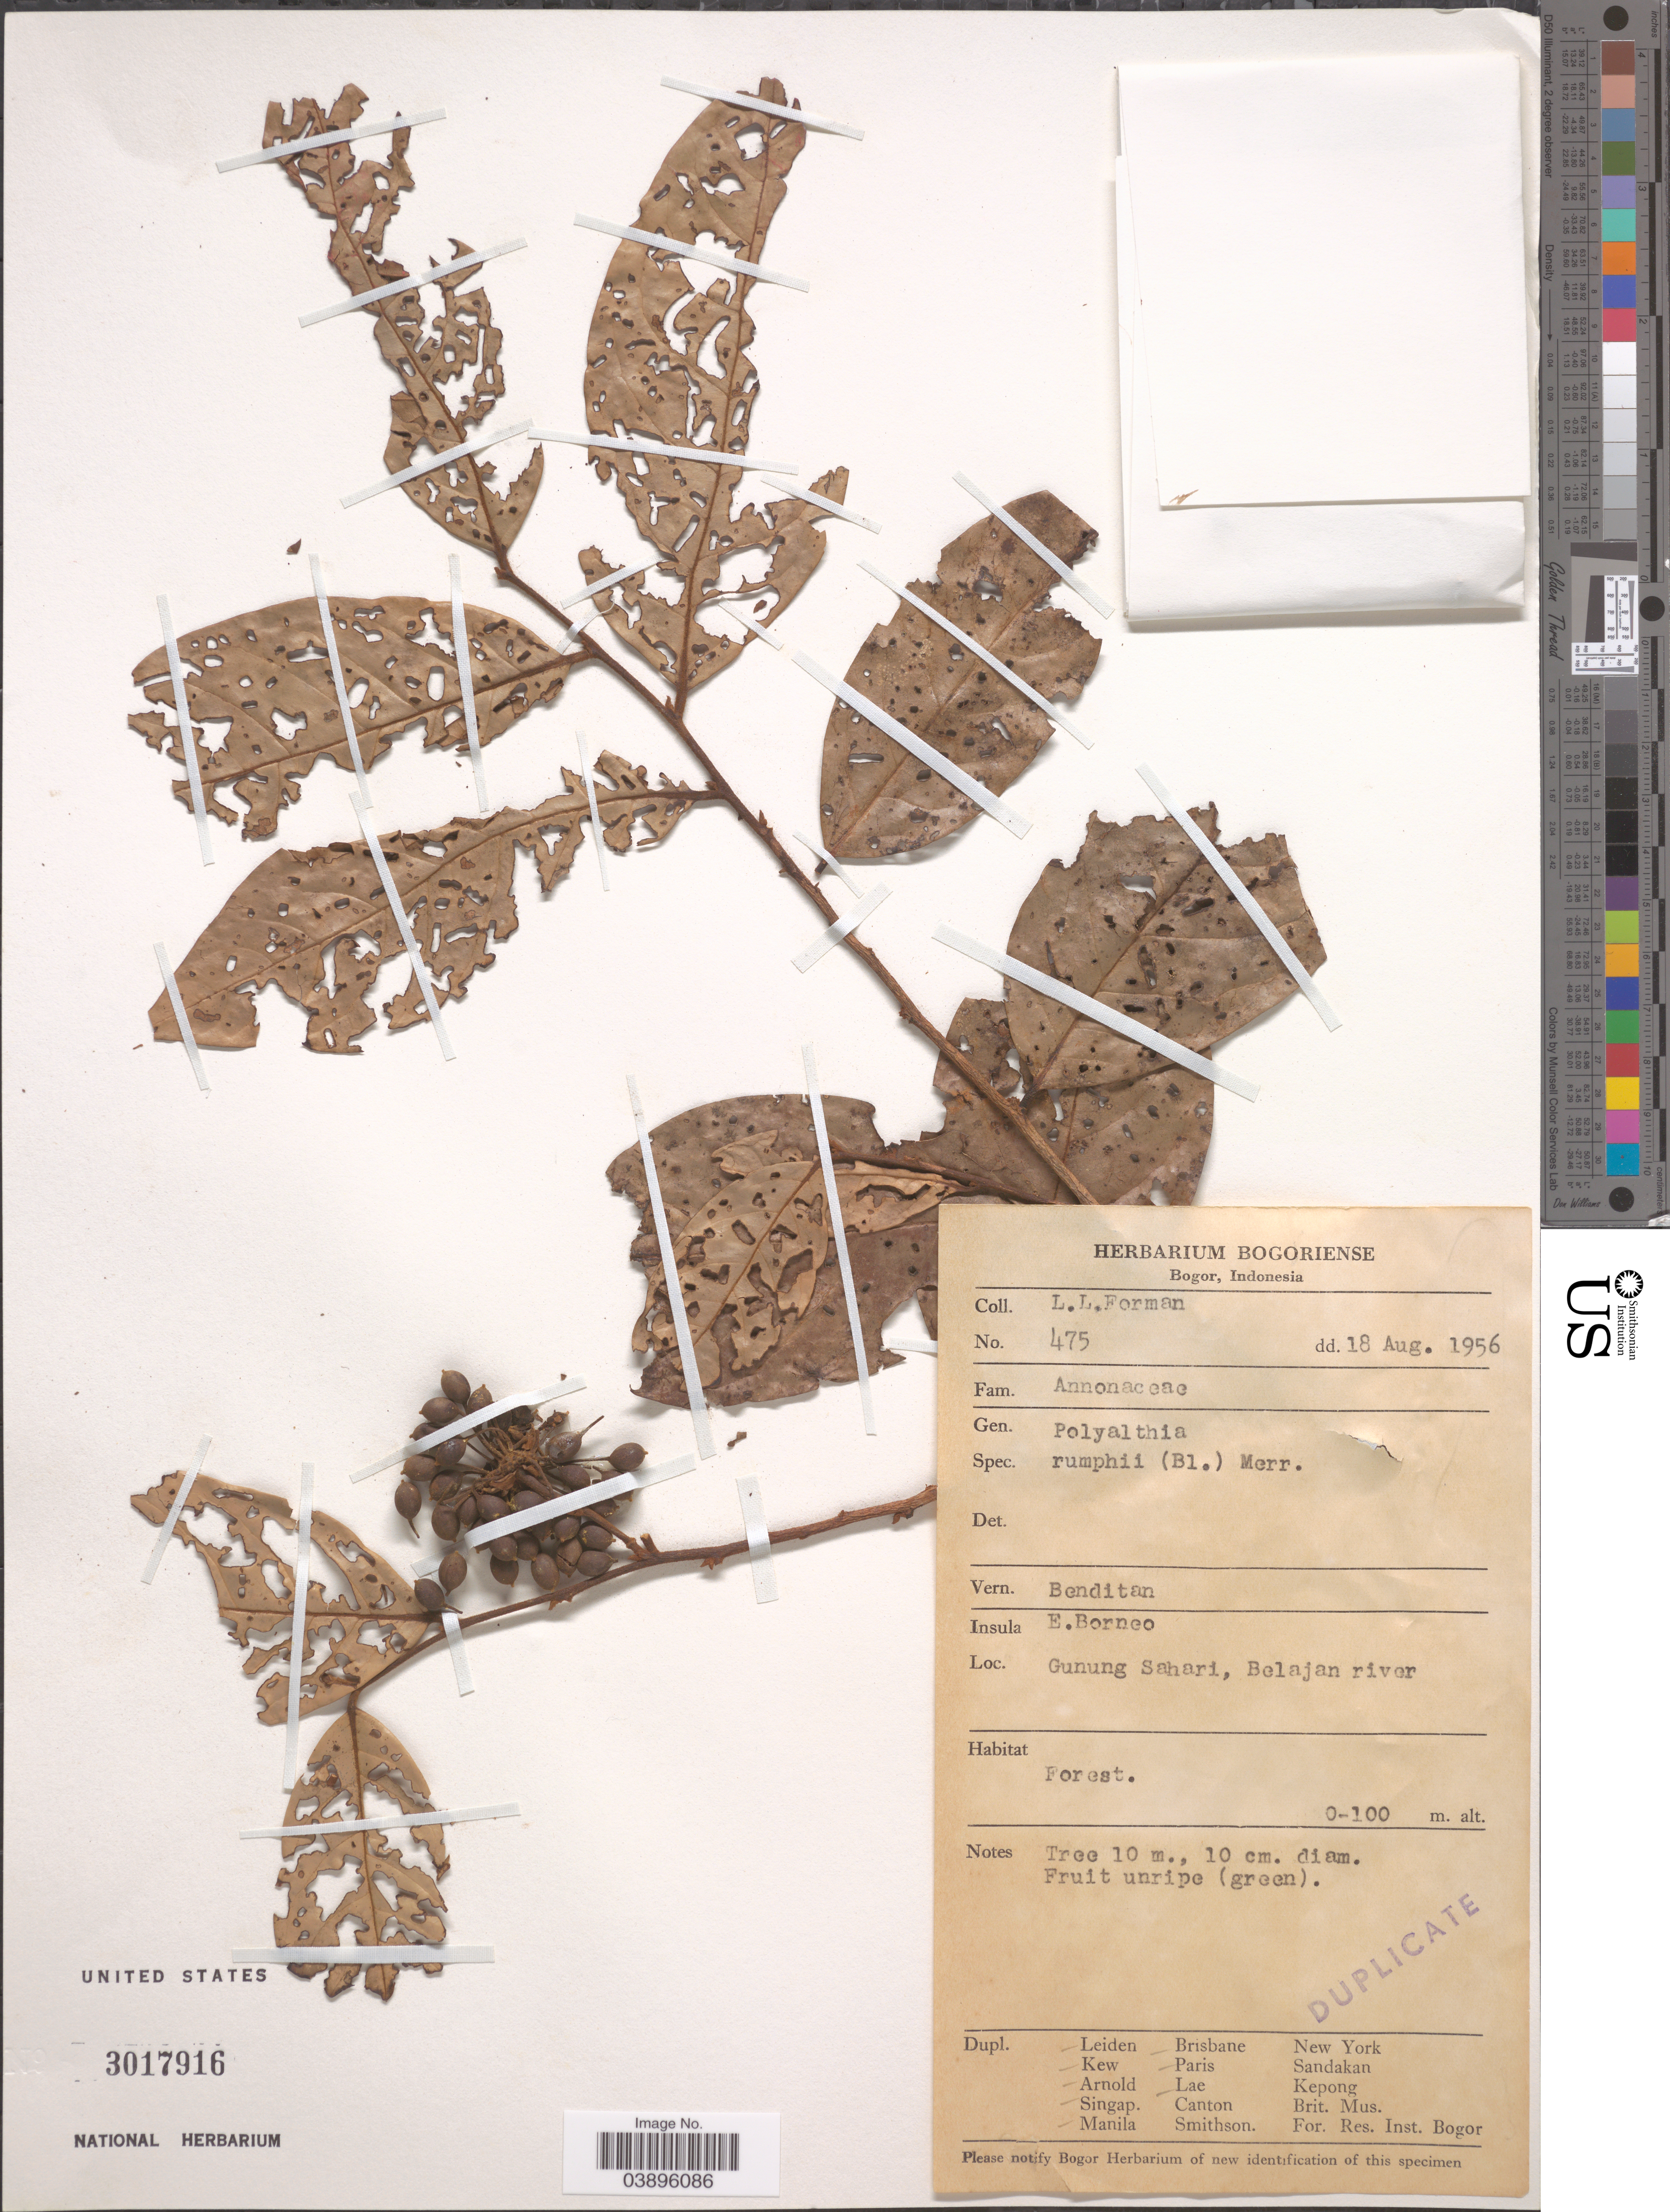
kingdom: Plantae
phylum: Tracheophyta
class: Magnoliopsida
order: Magnoliales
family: Annonaceae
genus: Polyalthia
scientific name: Polyalthia rumphii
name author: (Blume ex Hensch.) Merr.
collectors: L. Forman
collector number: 475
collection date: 1956-08-18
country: Malaysia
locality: Insula E. Borneo. Gunung Sahari, Belajan river.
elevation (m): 0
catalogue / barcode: US 3017916